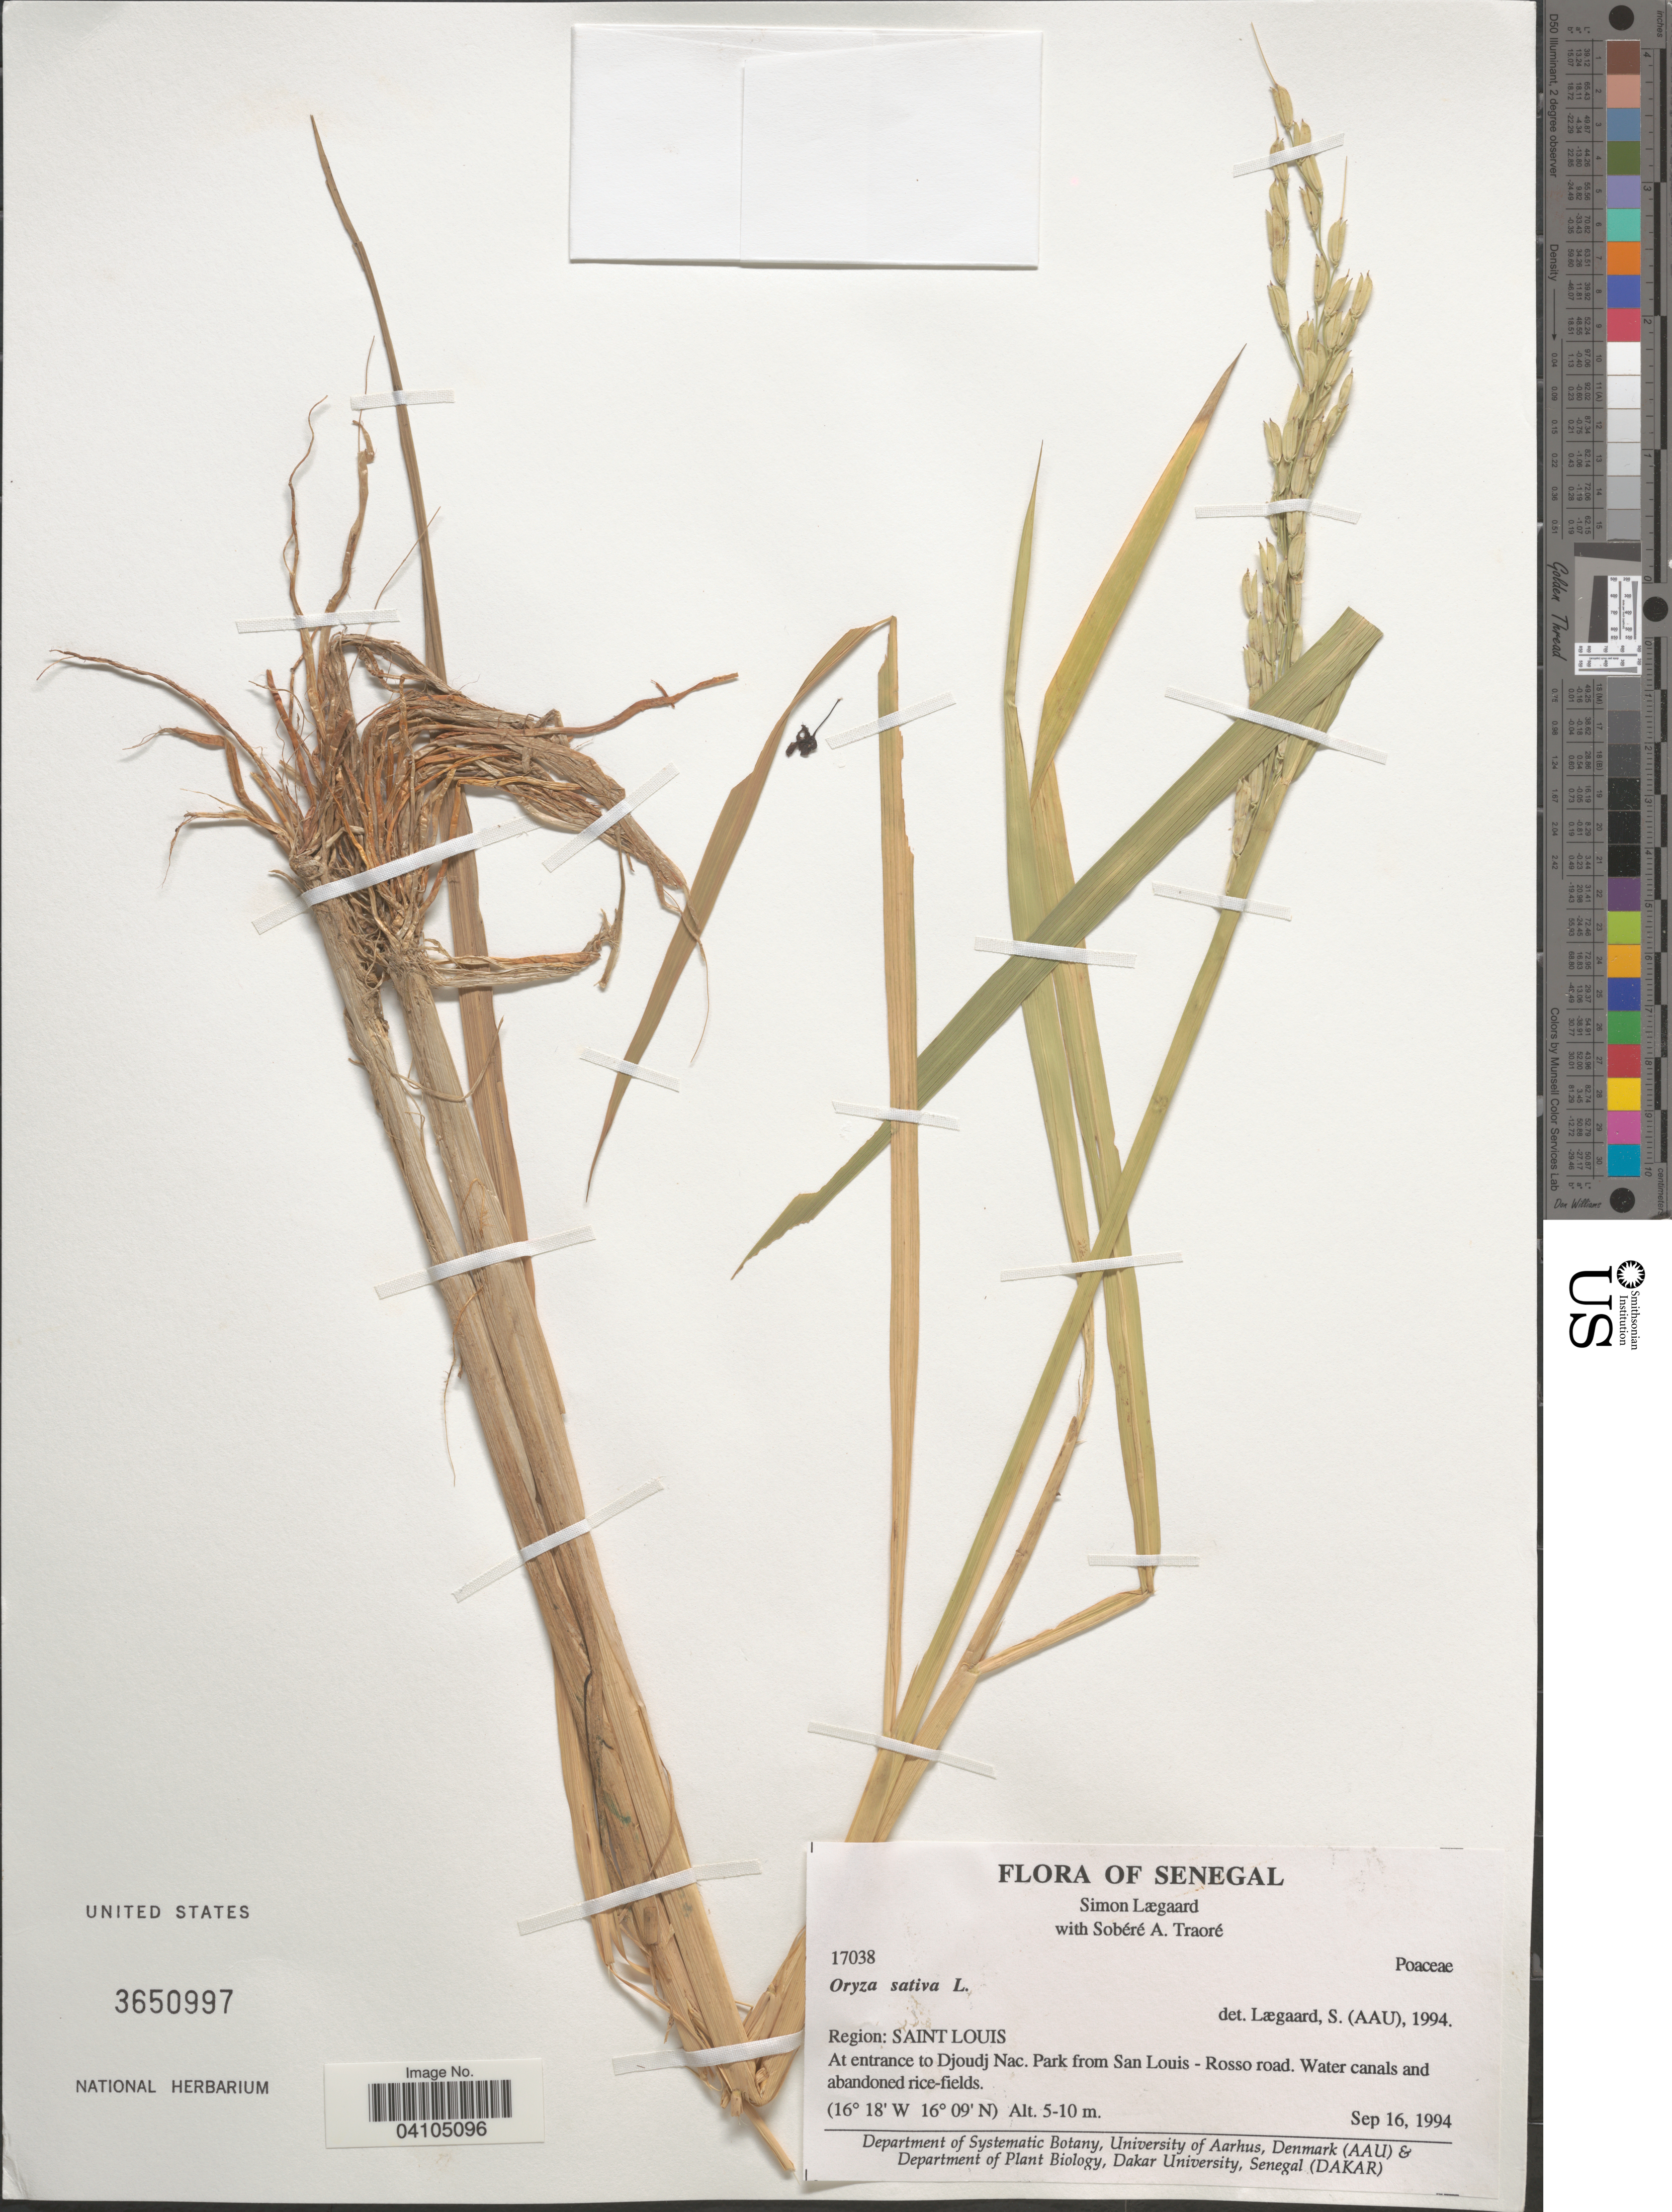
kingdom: Plantae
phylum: Tracheophyta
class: Liliopsida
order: Poales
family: Poaceae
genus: Oryza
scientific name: Oryza sativa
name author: L.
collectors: S. Lægaard & S. Traore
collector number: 17038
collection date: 1994-09-16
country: Senegal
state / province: Saint-Louis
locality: Region: Saint Louis. At entrance to Djoudj Nac. Park from San Louis - Rosso road.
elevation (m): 5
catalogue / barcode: US 3650997